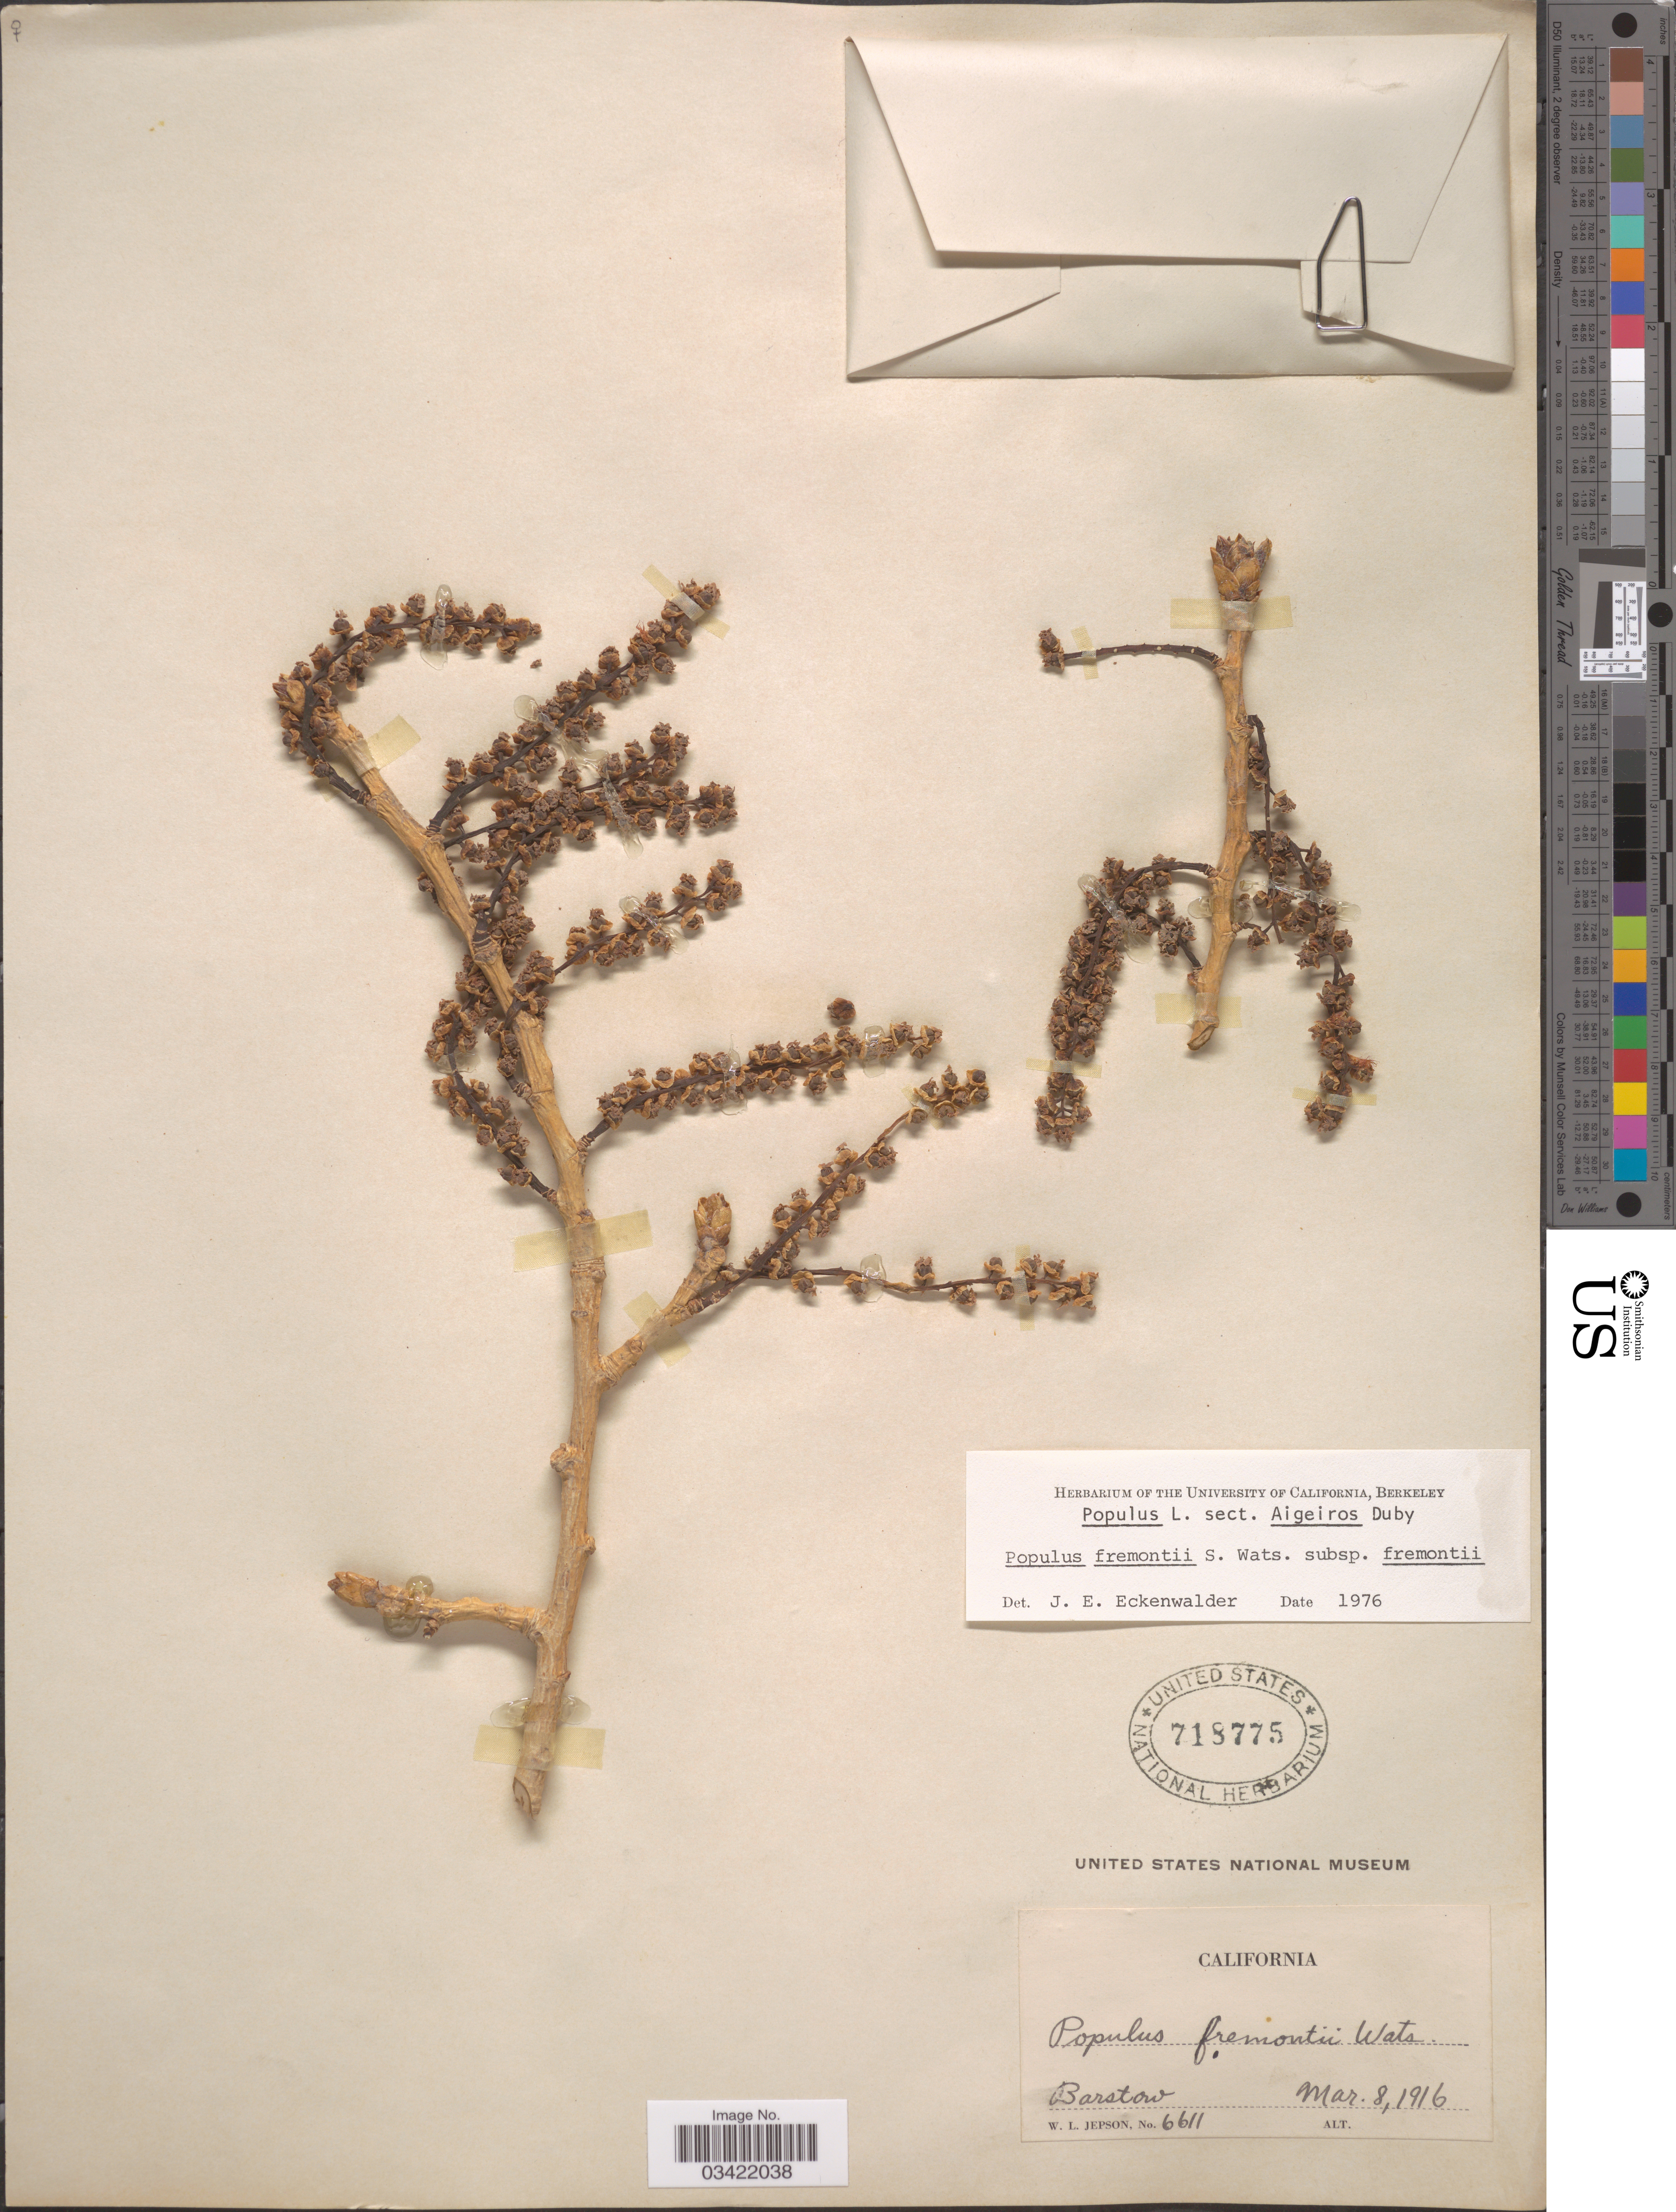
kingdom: Plantae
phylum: Tracheophyta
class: Magnoliopsida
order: Malpighiales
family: Salicaceae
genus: Populus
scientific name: Populus fremontii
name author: S. Watson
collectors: W. L. Jepson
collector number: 6611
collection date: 1916-03-08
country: United States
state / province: California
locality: Barstow.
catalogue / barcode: US 718775